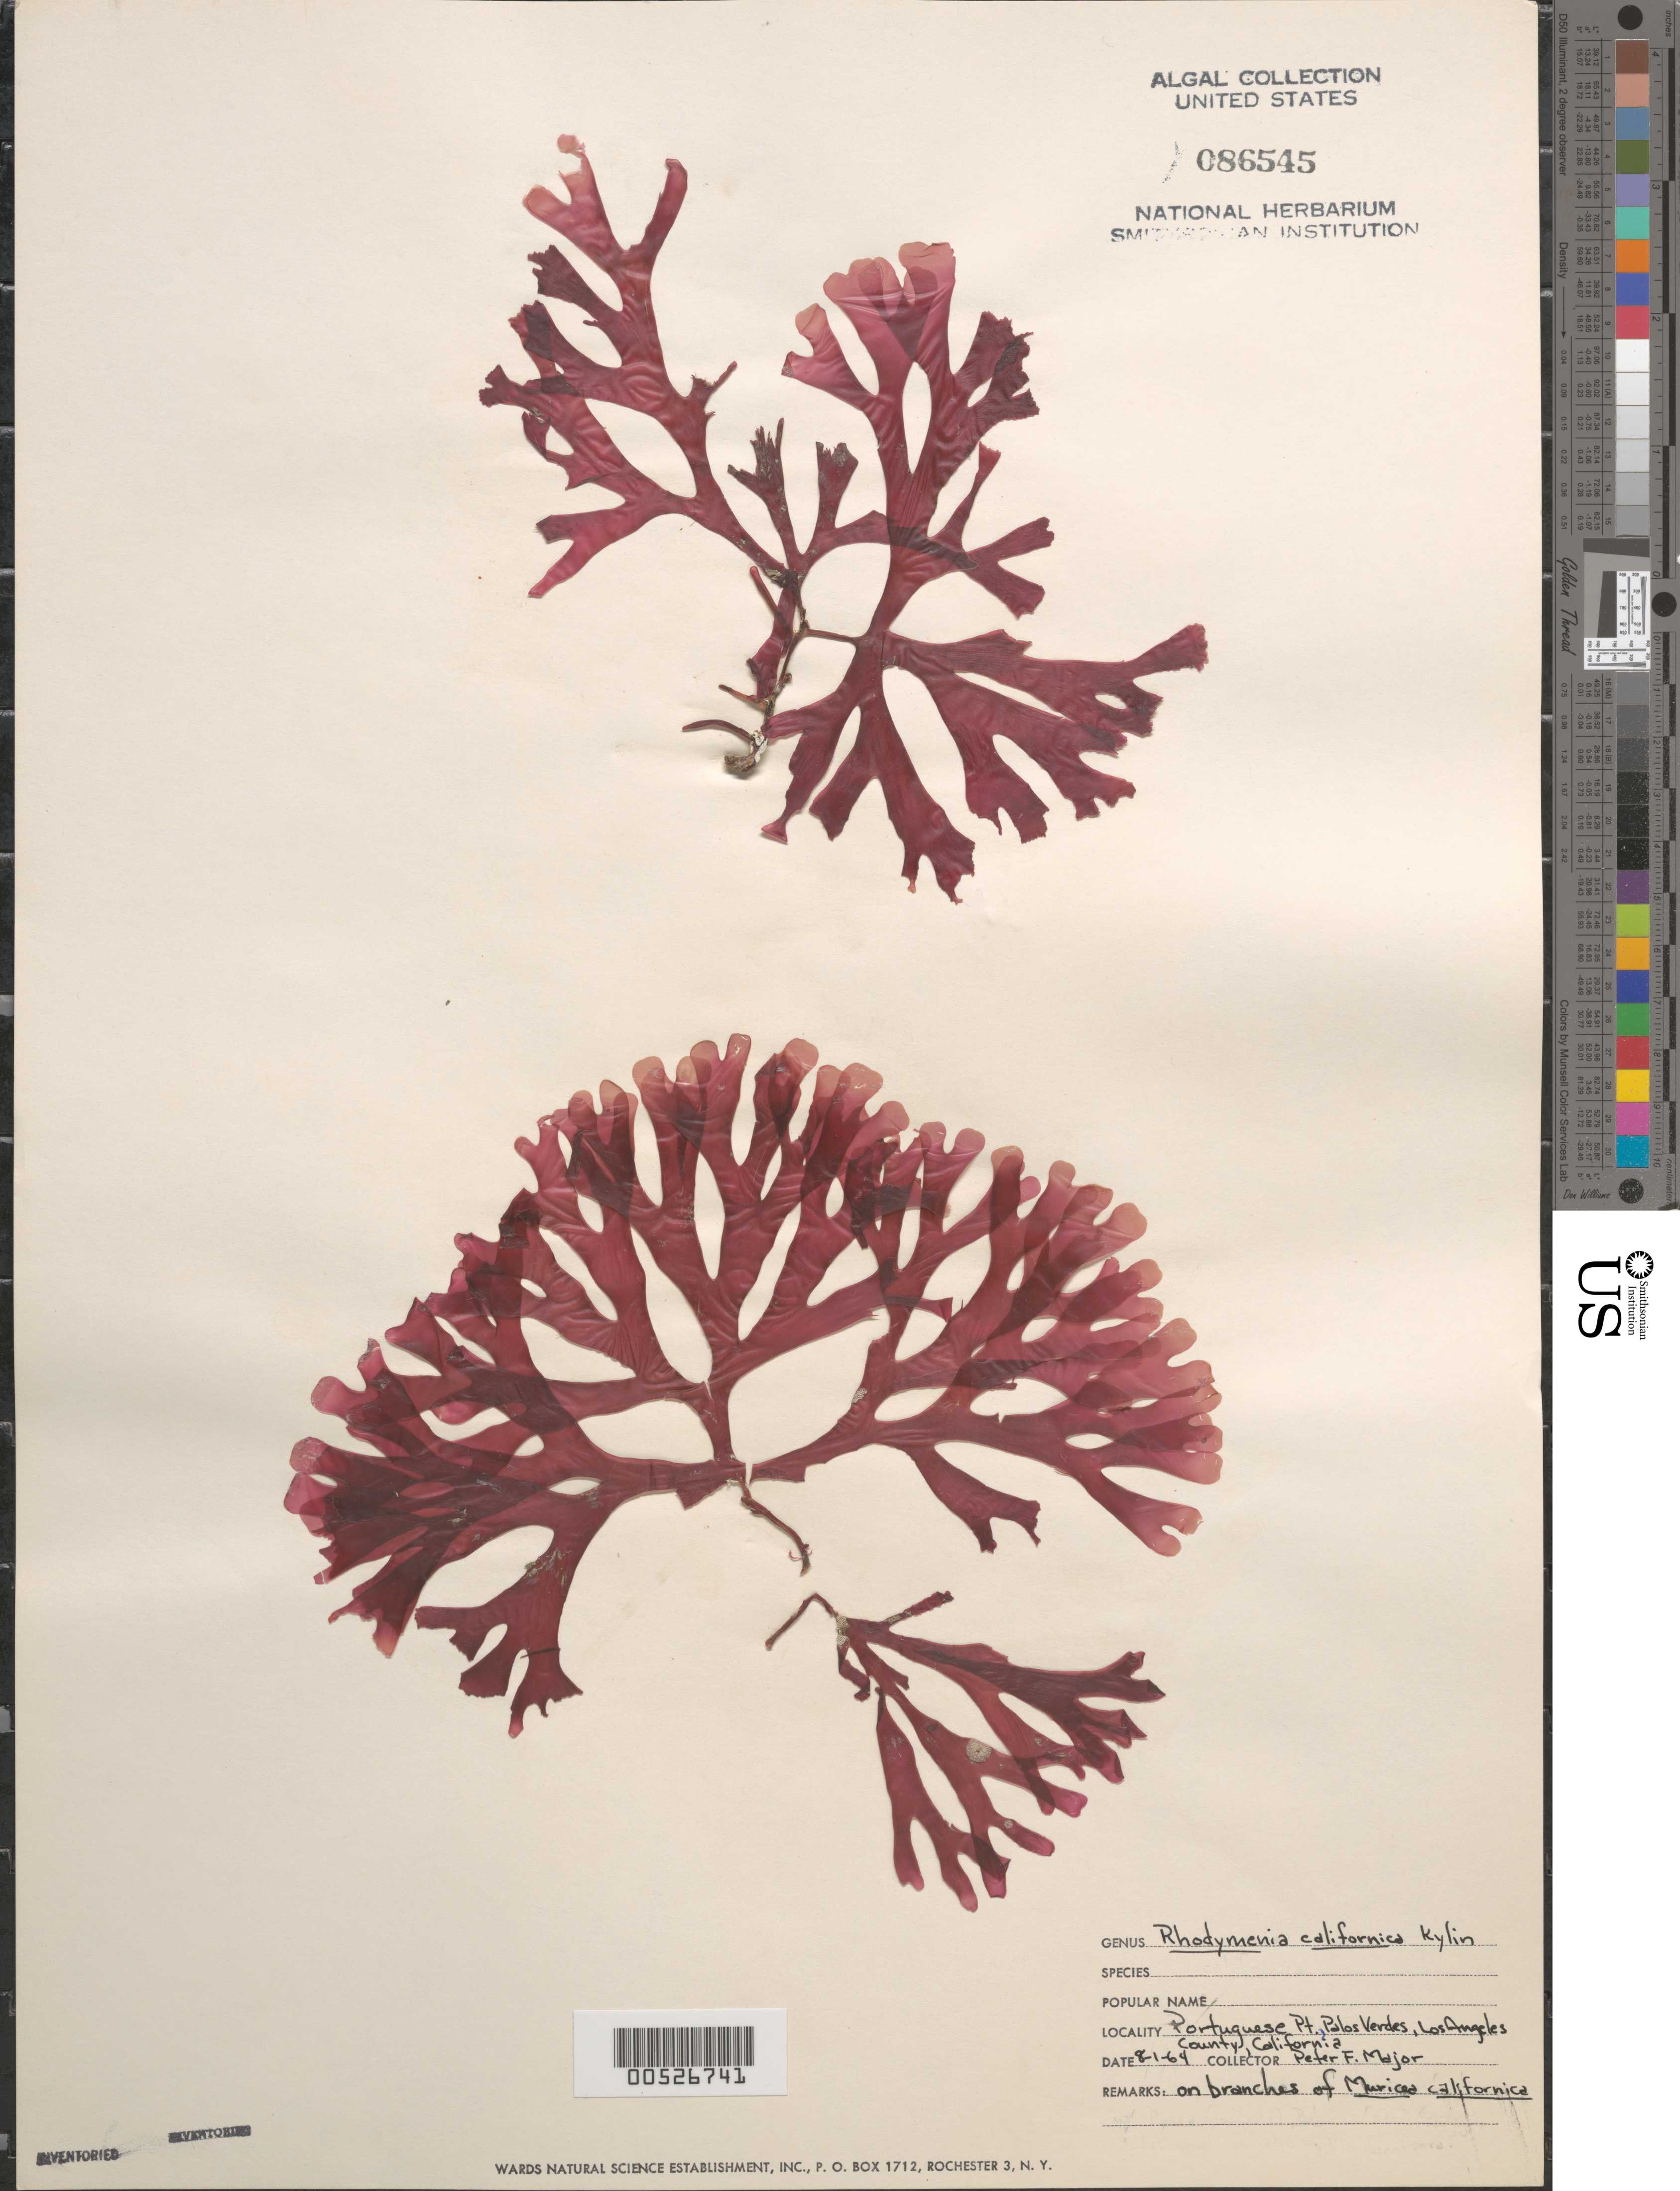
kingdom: Plantae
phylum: Rhodophyta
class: Florideophyceae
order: Rhodymeniales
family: Rhodymeniaceae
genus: Rhodymenia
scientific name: Rhodymenia californica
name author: Kylin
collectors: P. Major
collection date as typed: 01 Aug 1964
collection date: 1964-08-01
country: United States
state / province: California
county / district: Los Angeles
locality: Portuguese Point, Palos Verdes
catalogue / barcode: US 86545